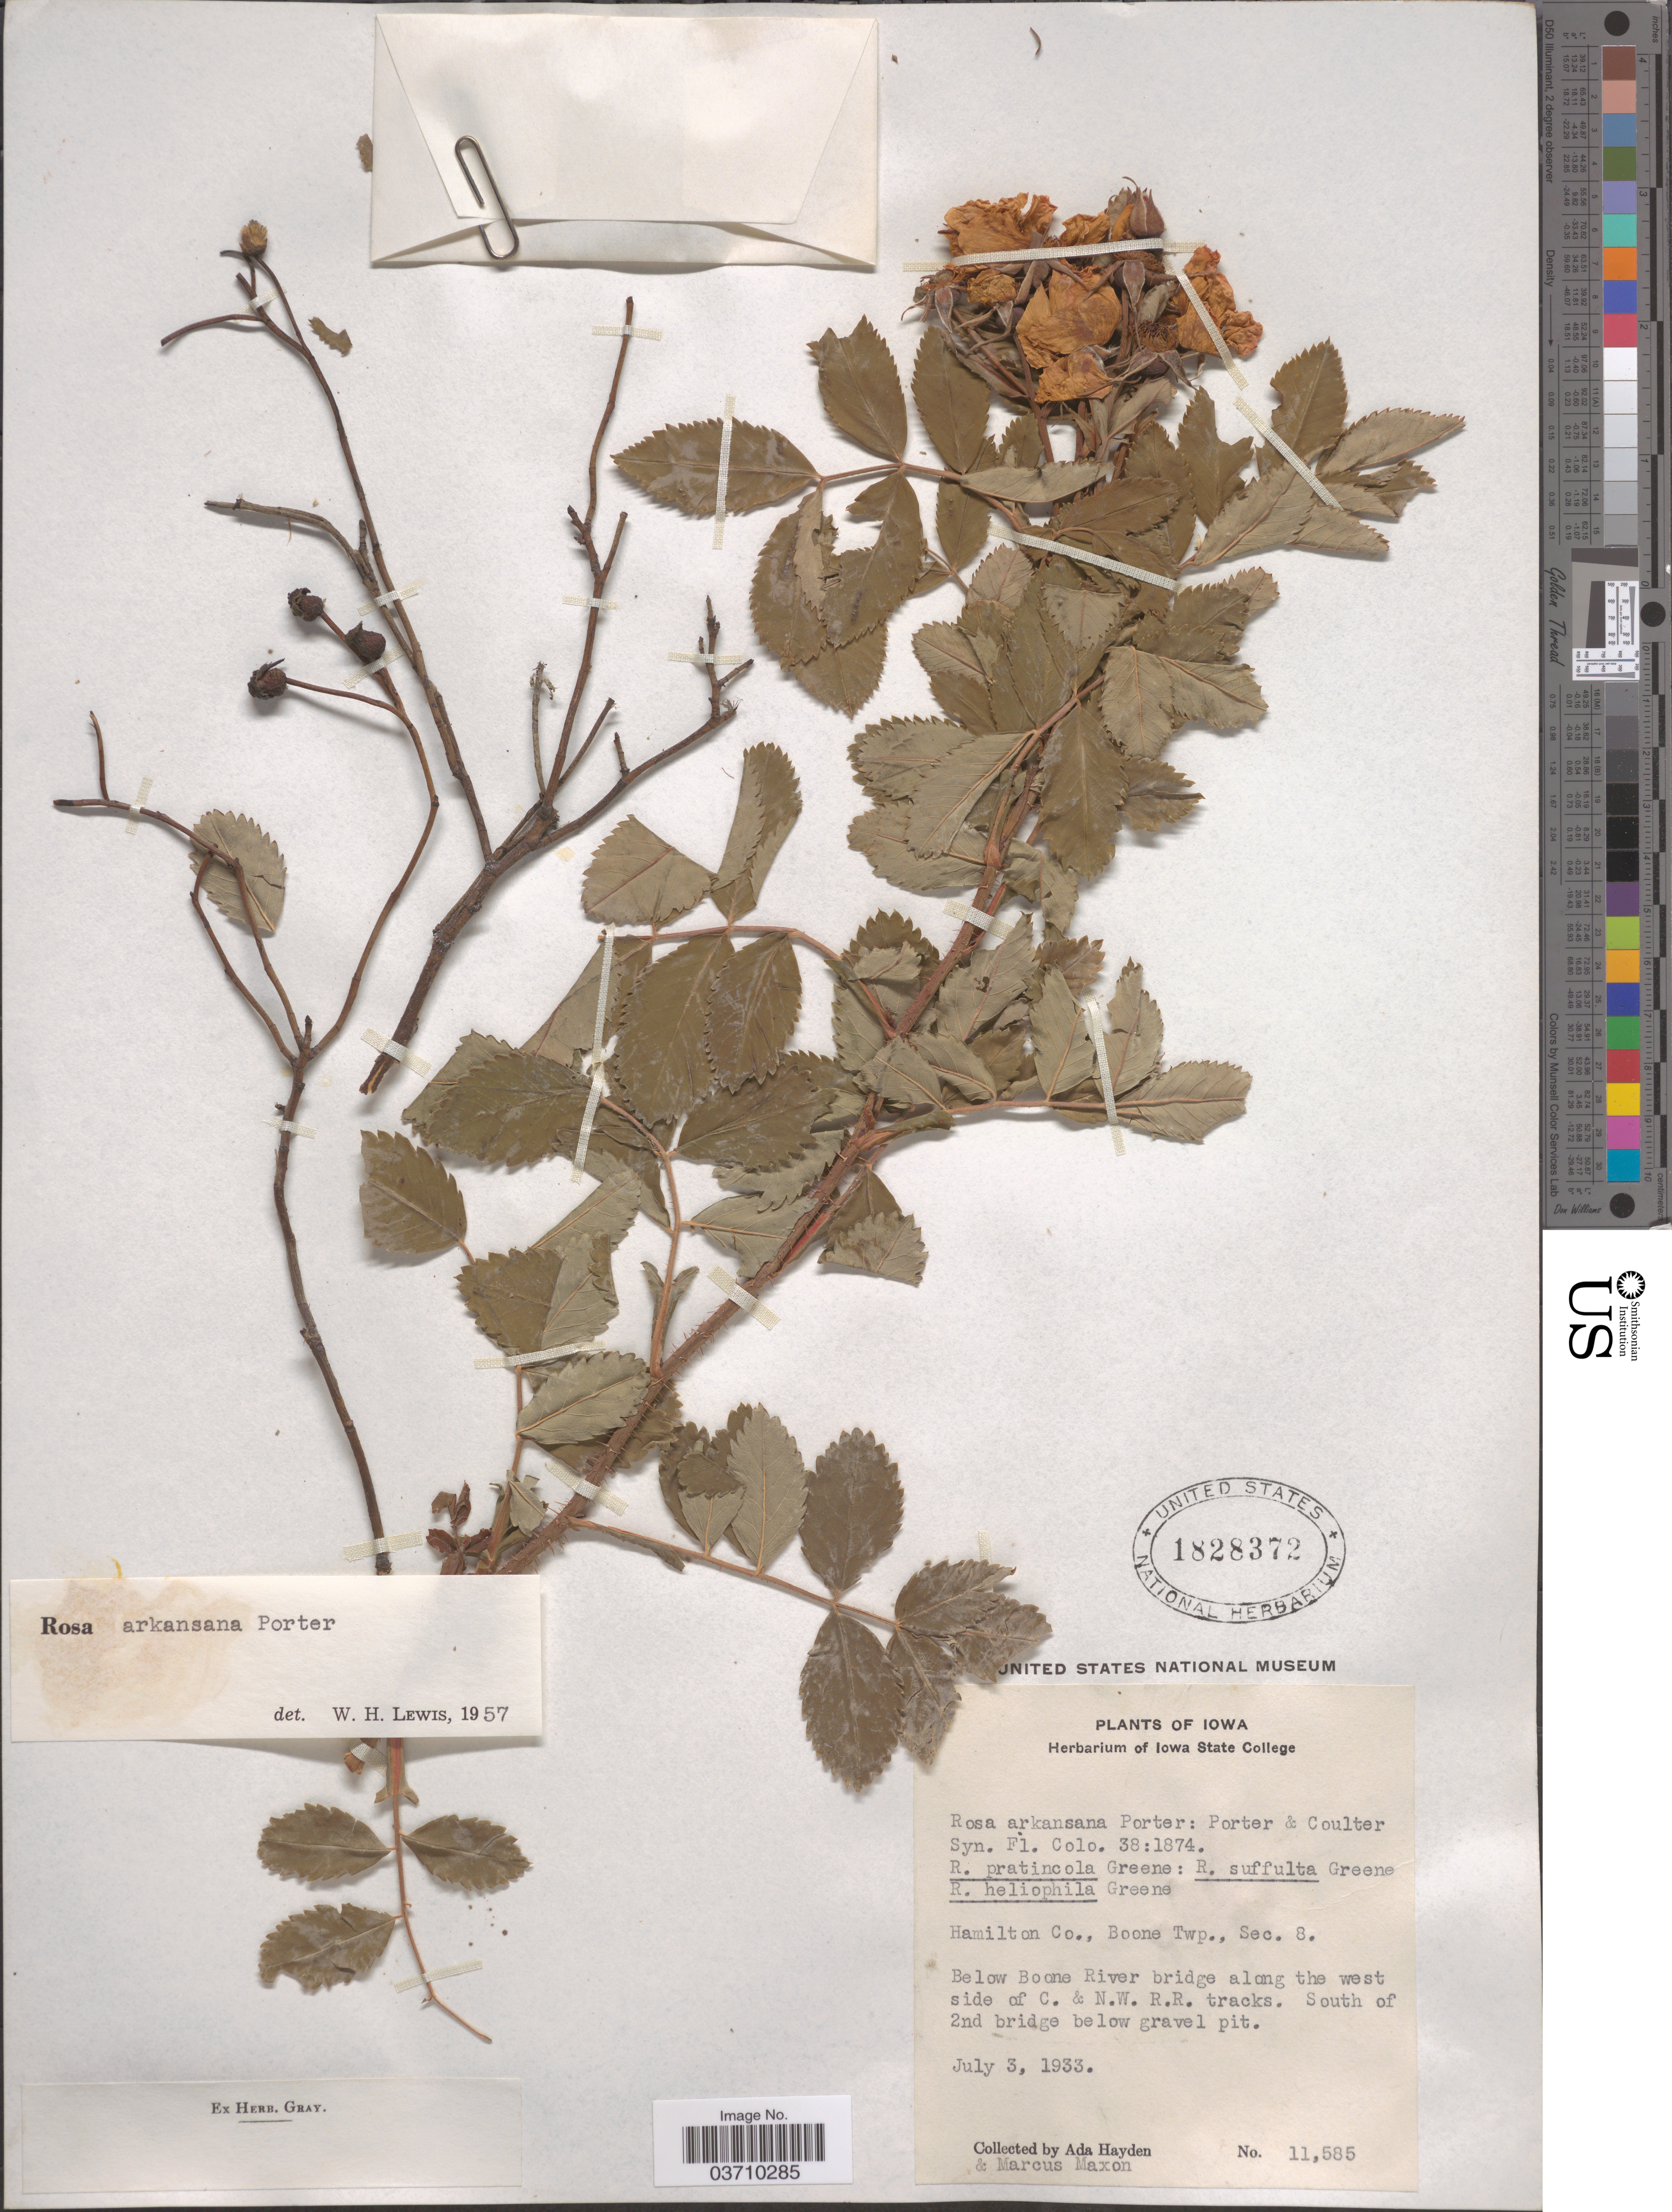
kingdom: Plantae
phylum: Tracheophyta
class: Magnoliopsida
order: Rosales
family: Rosaceae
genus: Rosa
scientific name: Rosa arkansana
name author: Porter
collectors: Ada Hayden & M. Maxon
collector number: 11585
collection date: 1933-07-03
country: United States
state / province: Iowa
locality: Hamilton Co., Boone Twp., Sec. 8. Below Boone River bridge along the west side of C. & N. W. R. R. tracks. South of 2nd bridge below gravel pit.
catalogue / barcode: US 1828372